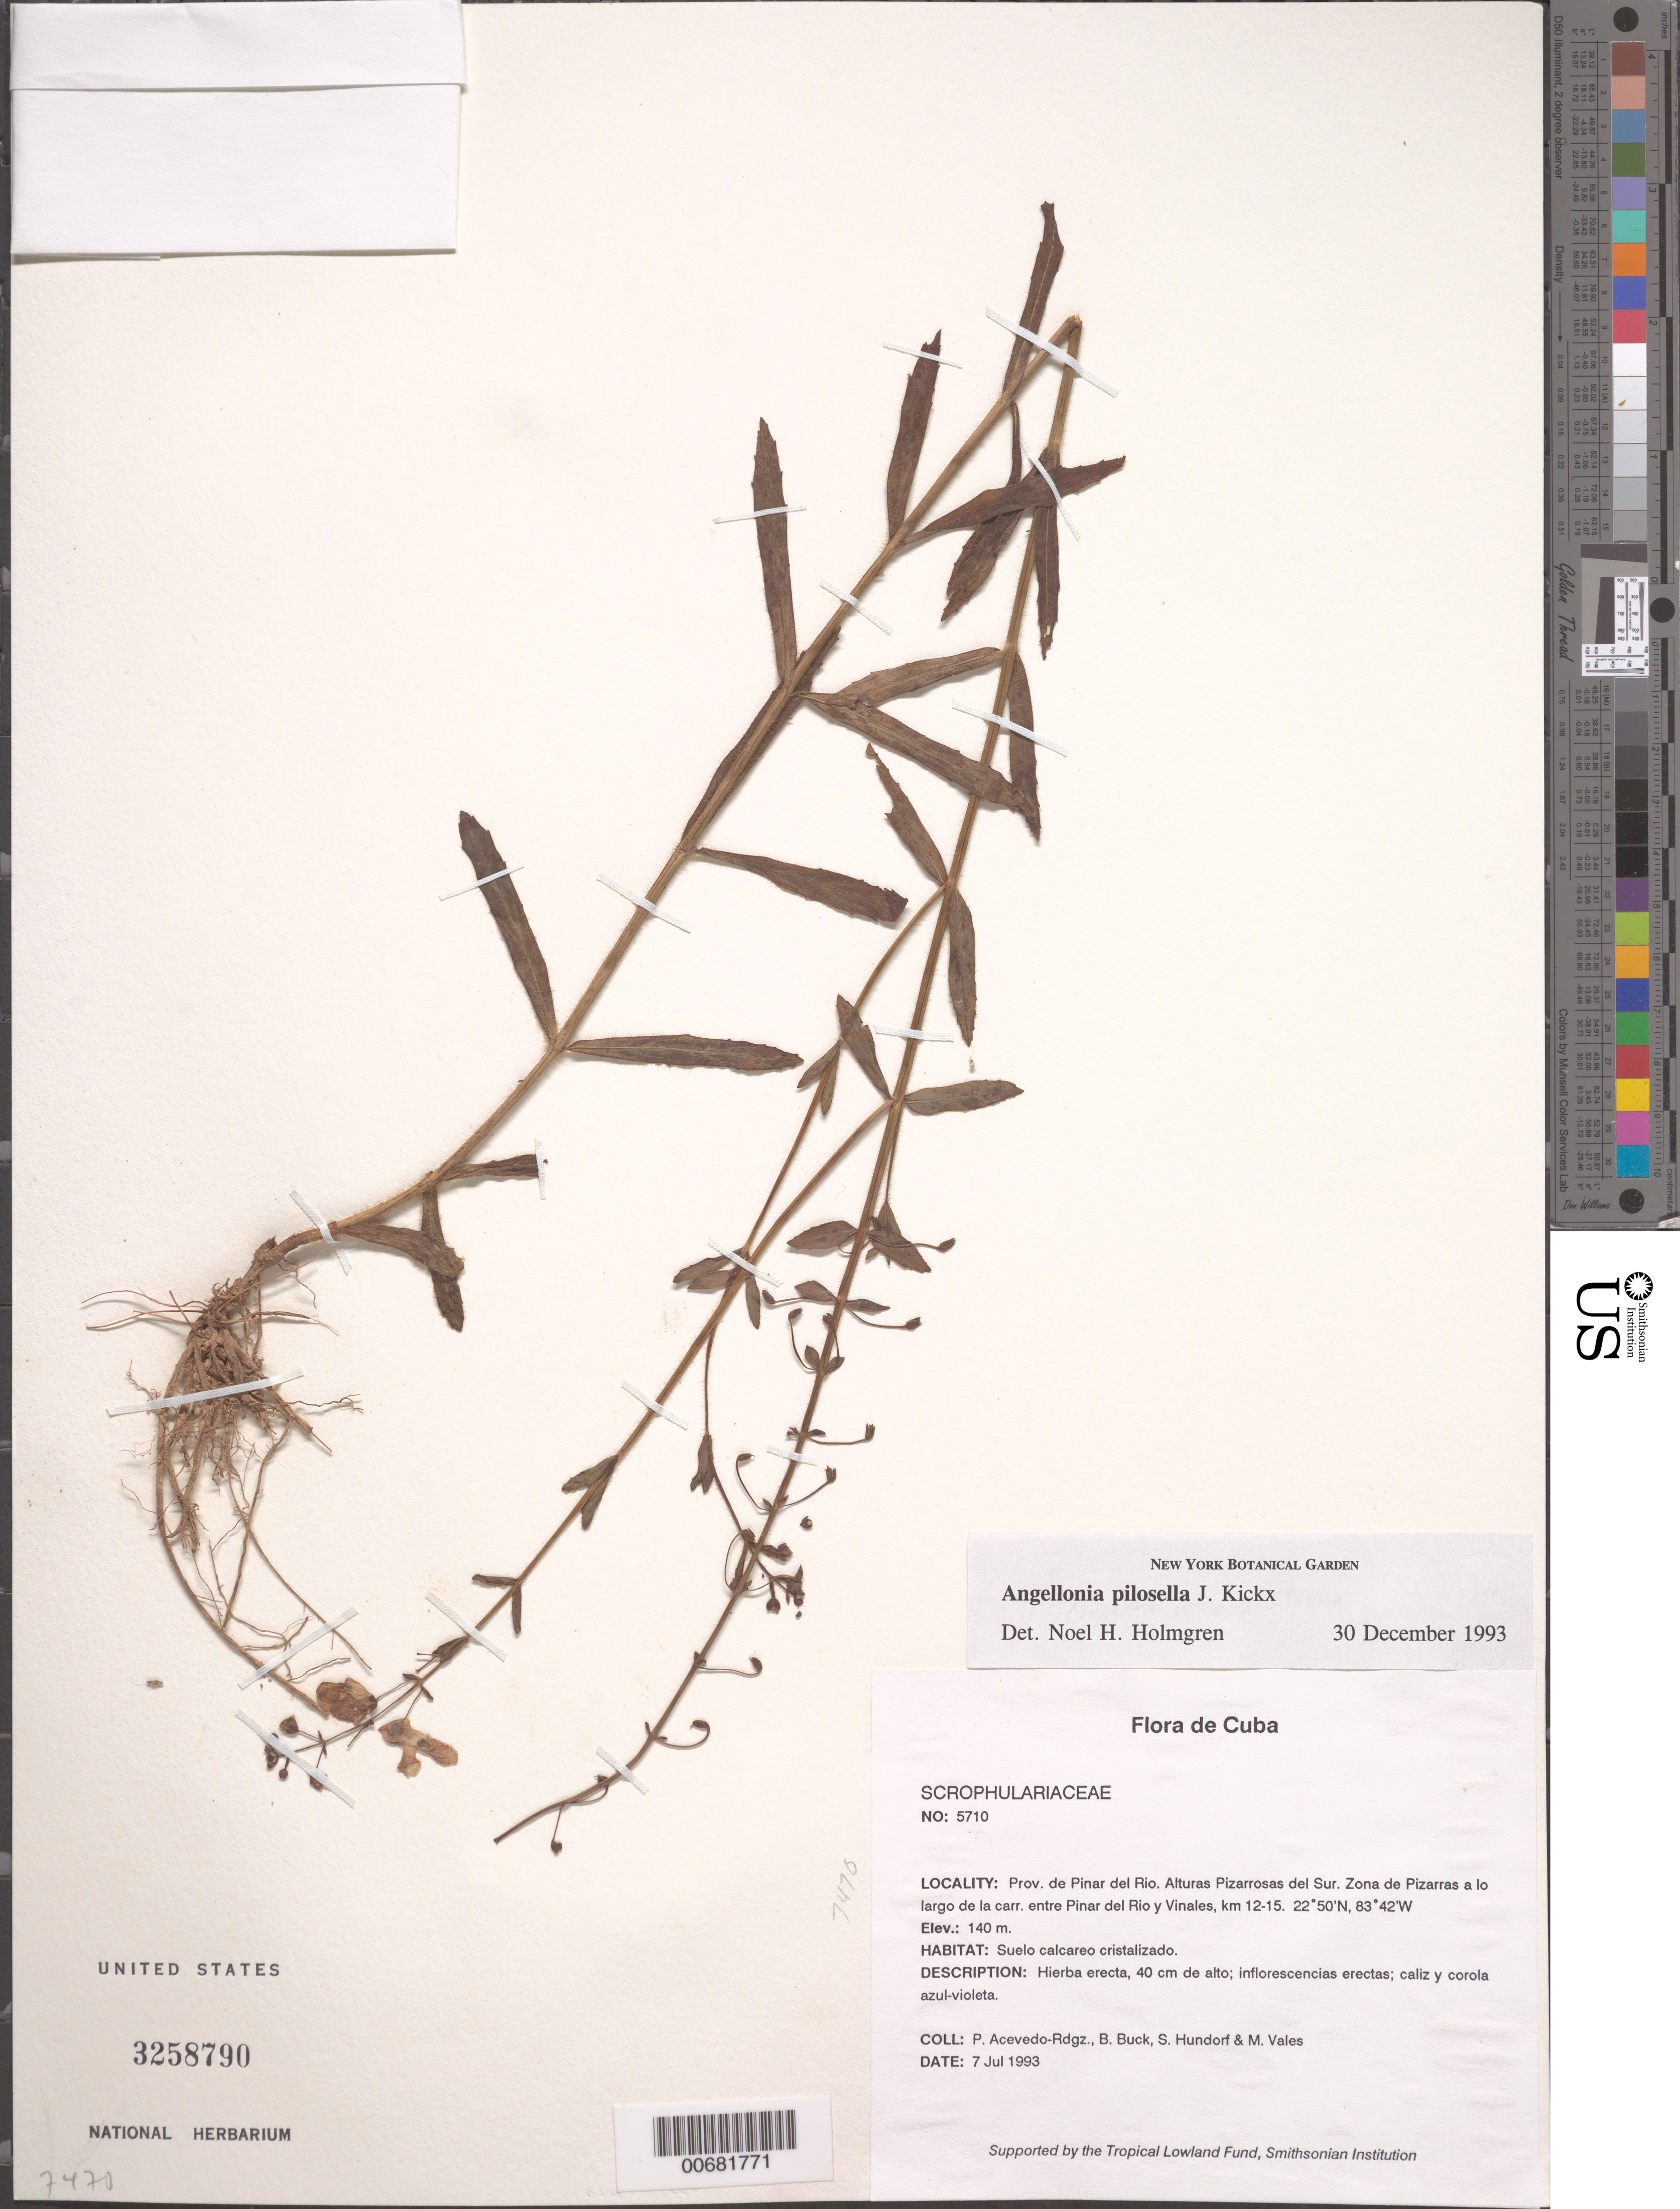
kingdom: Plantae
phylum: Tracheophyta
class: Magnoliopsida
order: Lamiales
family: Plantaginaceae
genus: Angelonia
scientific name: Angelonia pilosella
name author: J. Kickx f.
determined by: Holmgren, N. H., (NY), New York Botanical Garden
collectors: P. Acevedo-Rodr., B. Buck, S. Hundorf & M. Vales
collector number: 5710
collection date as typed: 07 Jul 1993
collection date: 1993-07-07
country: Cuba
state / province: Pinar del Rio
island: Cuba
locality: Prov de Pinar del Río Alturas Pizarrosas del Sur Zona de Pizarras a lo largo de la carr entre Pinar del Río y Viñales, km 12-15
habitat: Suelo calcareo cristalizado.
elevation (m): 140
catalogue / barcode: US 3258790